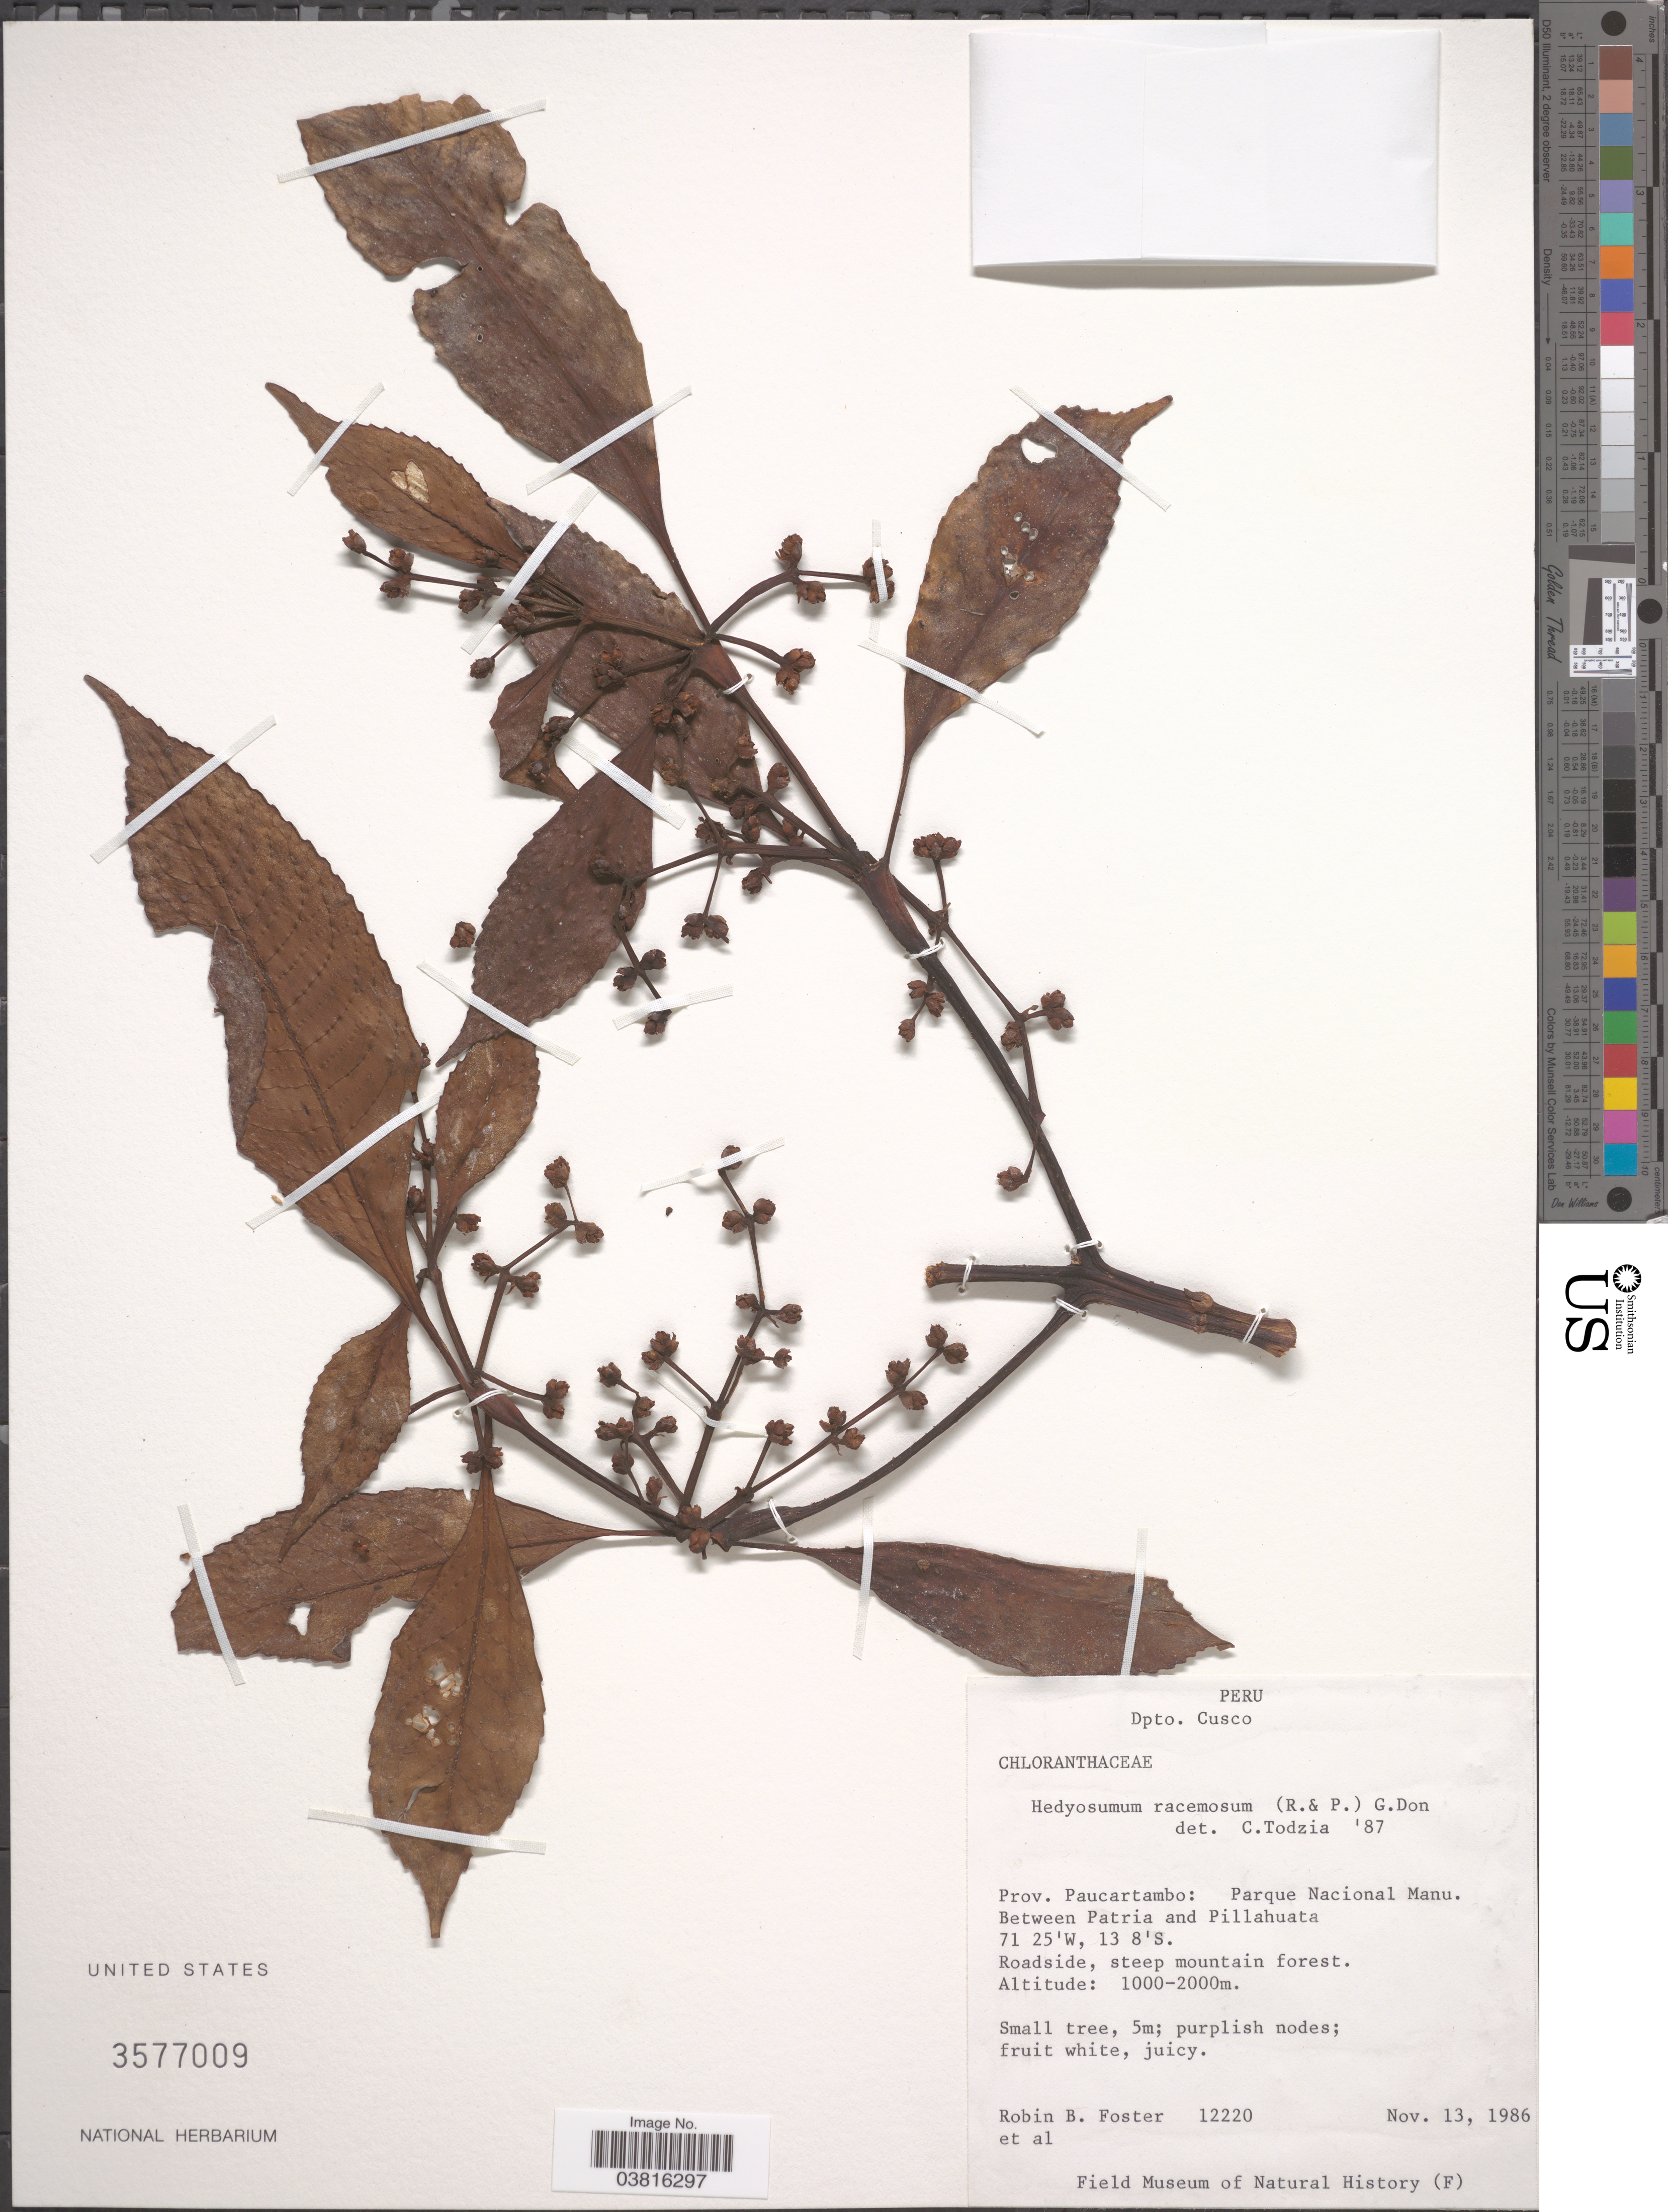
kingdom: Plantae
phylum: Tracheophyta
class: Magnoliopsida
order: Chloranthales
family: Chloranthaceae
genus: Hedyosmum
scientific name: Hedyosmum racemosum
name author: (Ruiz & Pav.) G. Don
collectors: R. B. Foster & et al.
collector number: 12220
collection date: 1986-11-13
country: Peru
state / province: Cusco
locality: Dpto. Cusco. Prov. Paucartambo: Parque Nacional Manu. Between Patria and Pillahuata.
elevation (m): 1000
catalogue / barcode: US 3577009